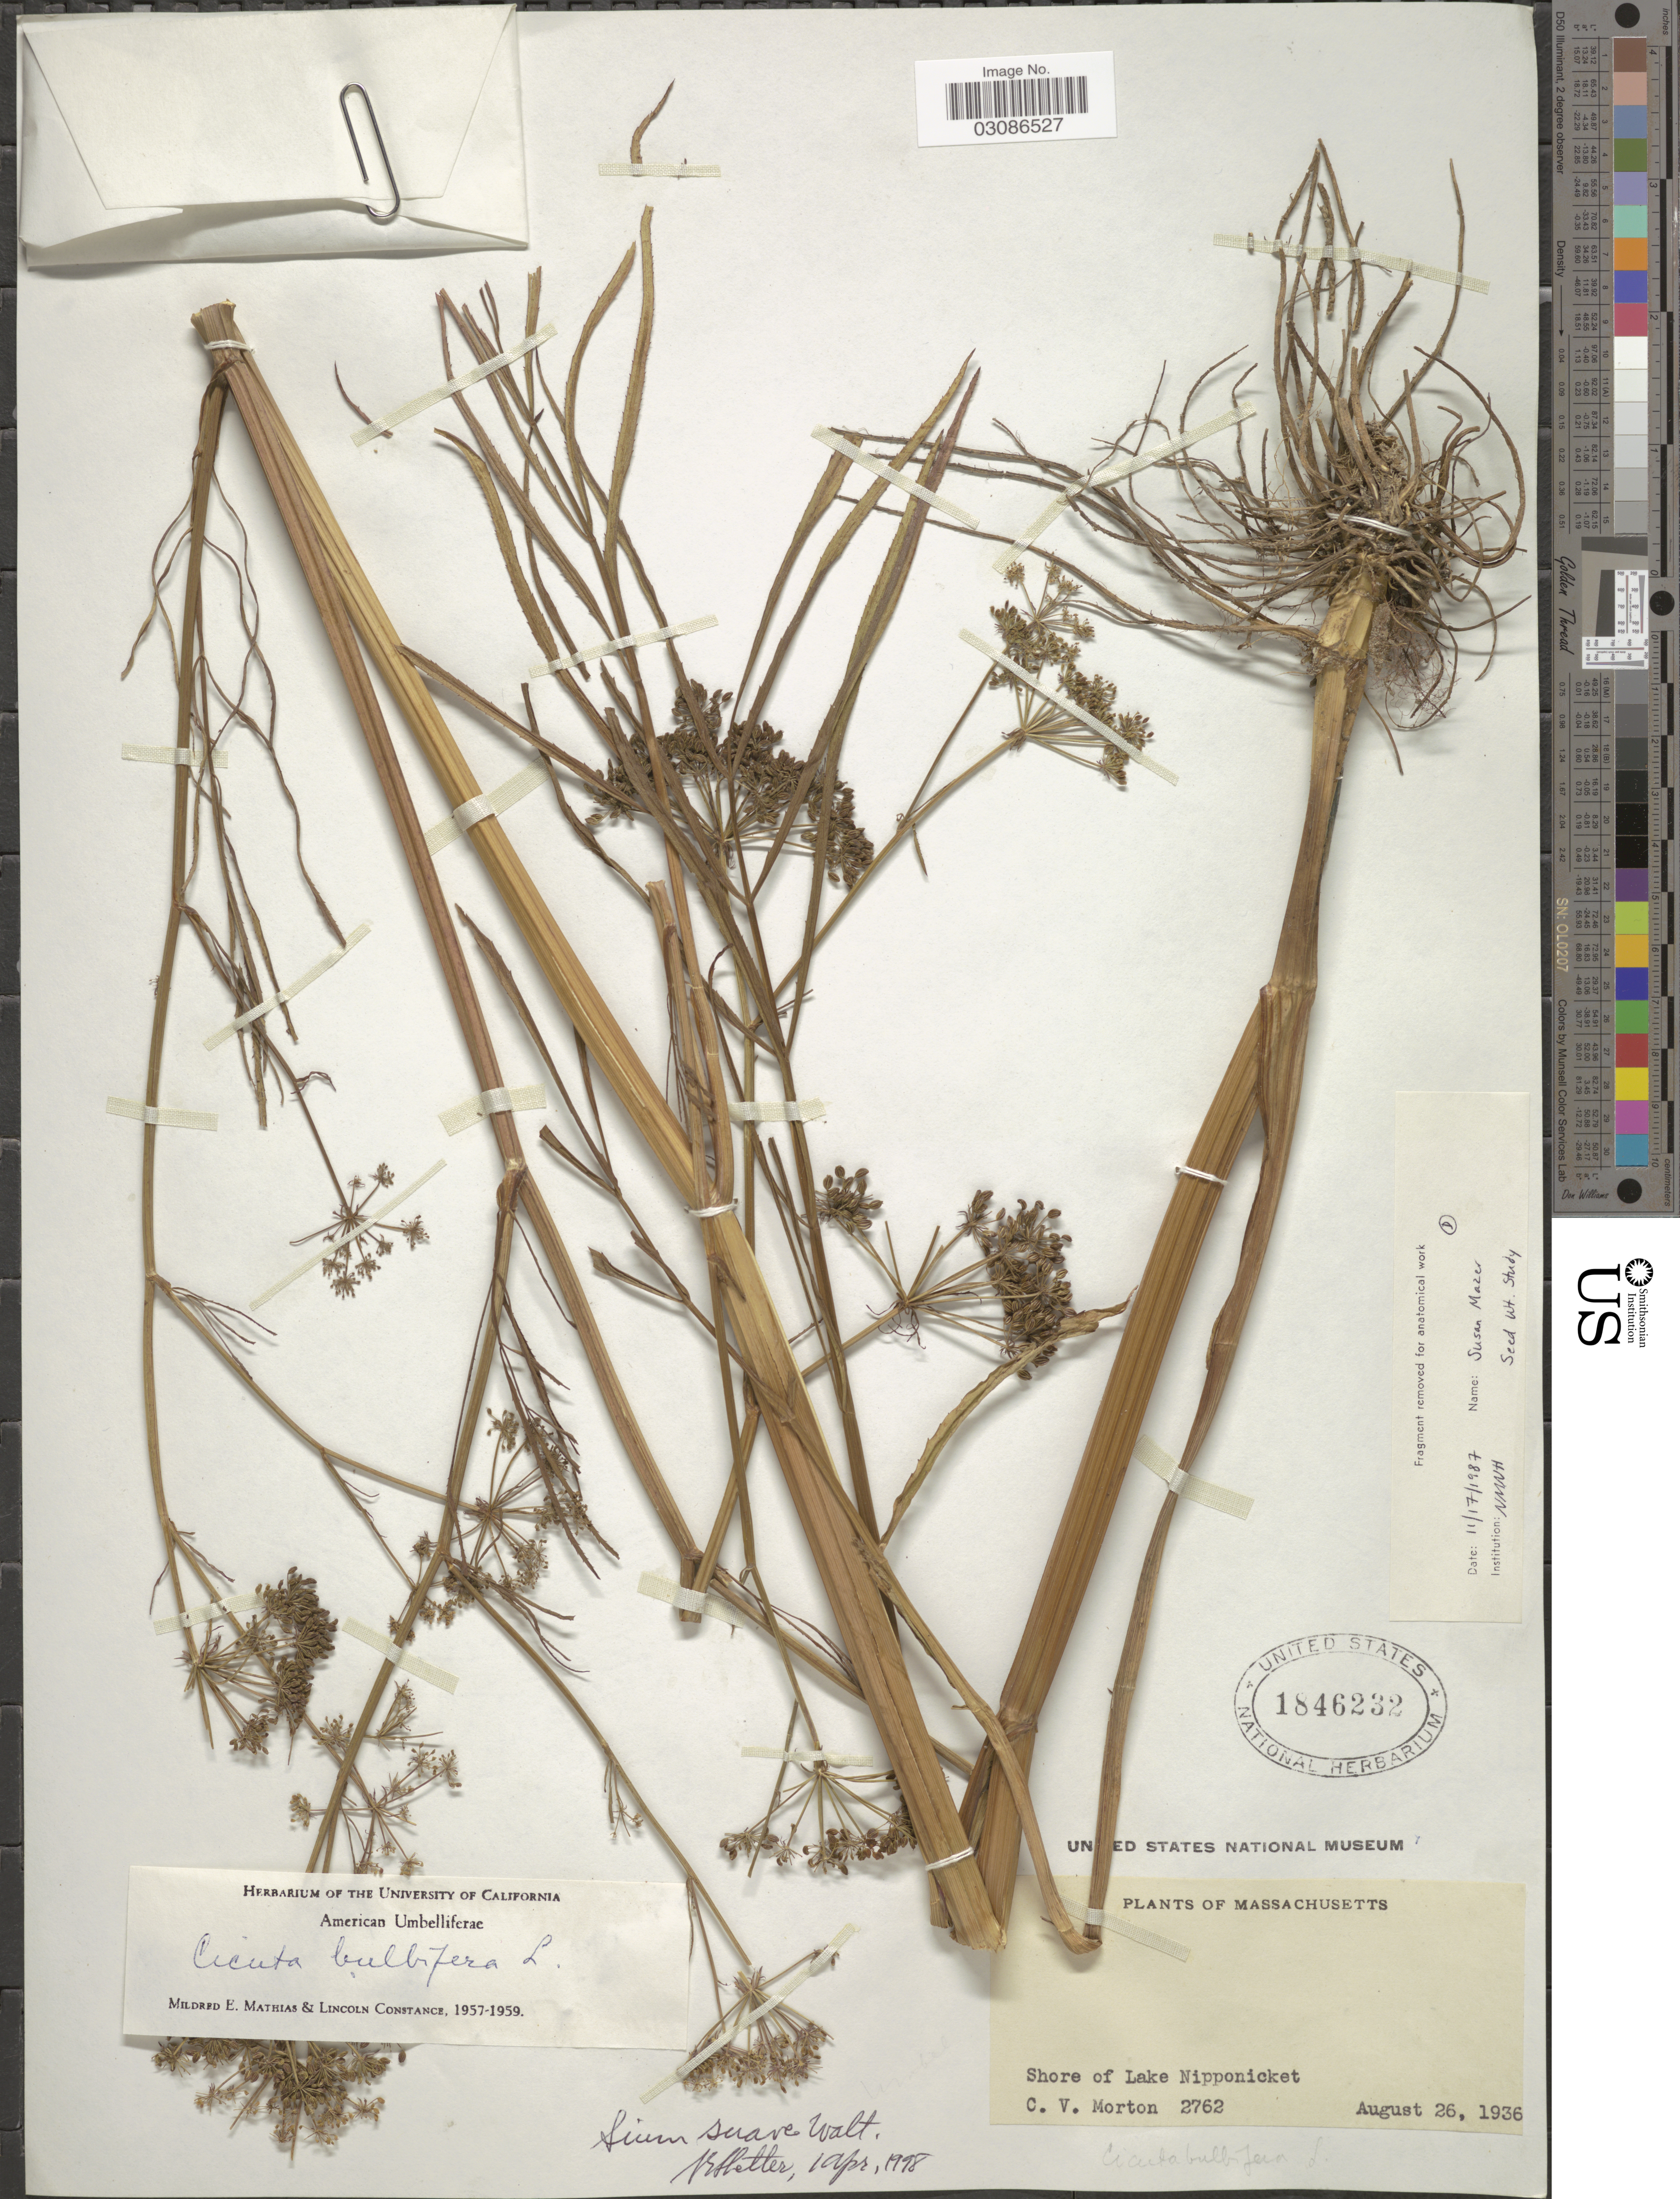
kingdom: Plantae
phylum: Tracheophyta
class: Magnoliopsida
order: Apiales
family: Apiaceae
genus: Sium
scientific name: Sium suave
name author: Walter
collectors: C. V. Morton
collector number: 2762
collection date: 1936-08-26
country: United States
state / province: Massachusetts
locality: Shore of Lake Nipponicket.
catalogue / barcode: US 1846232